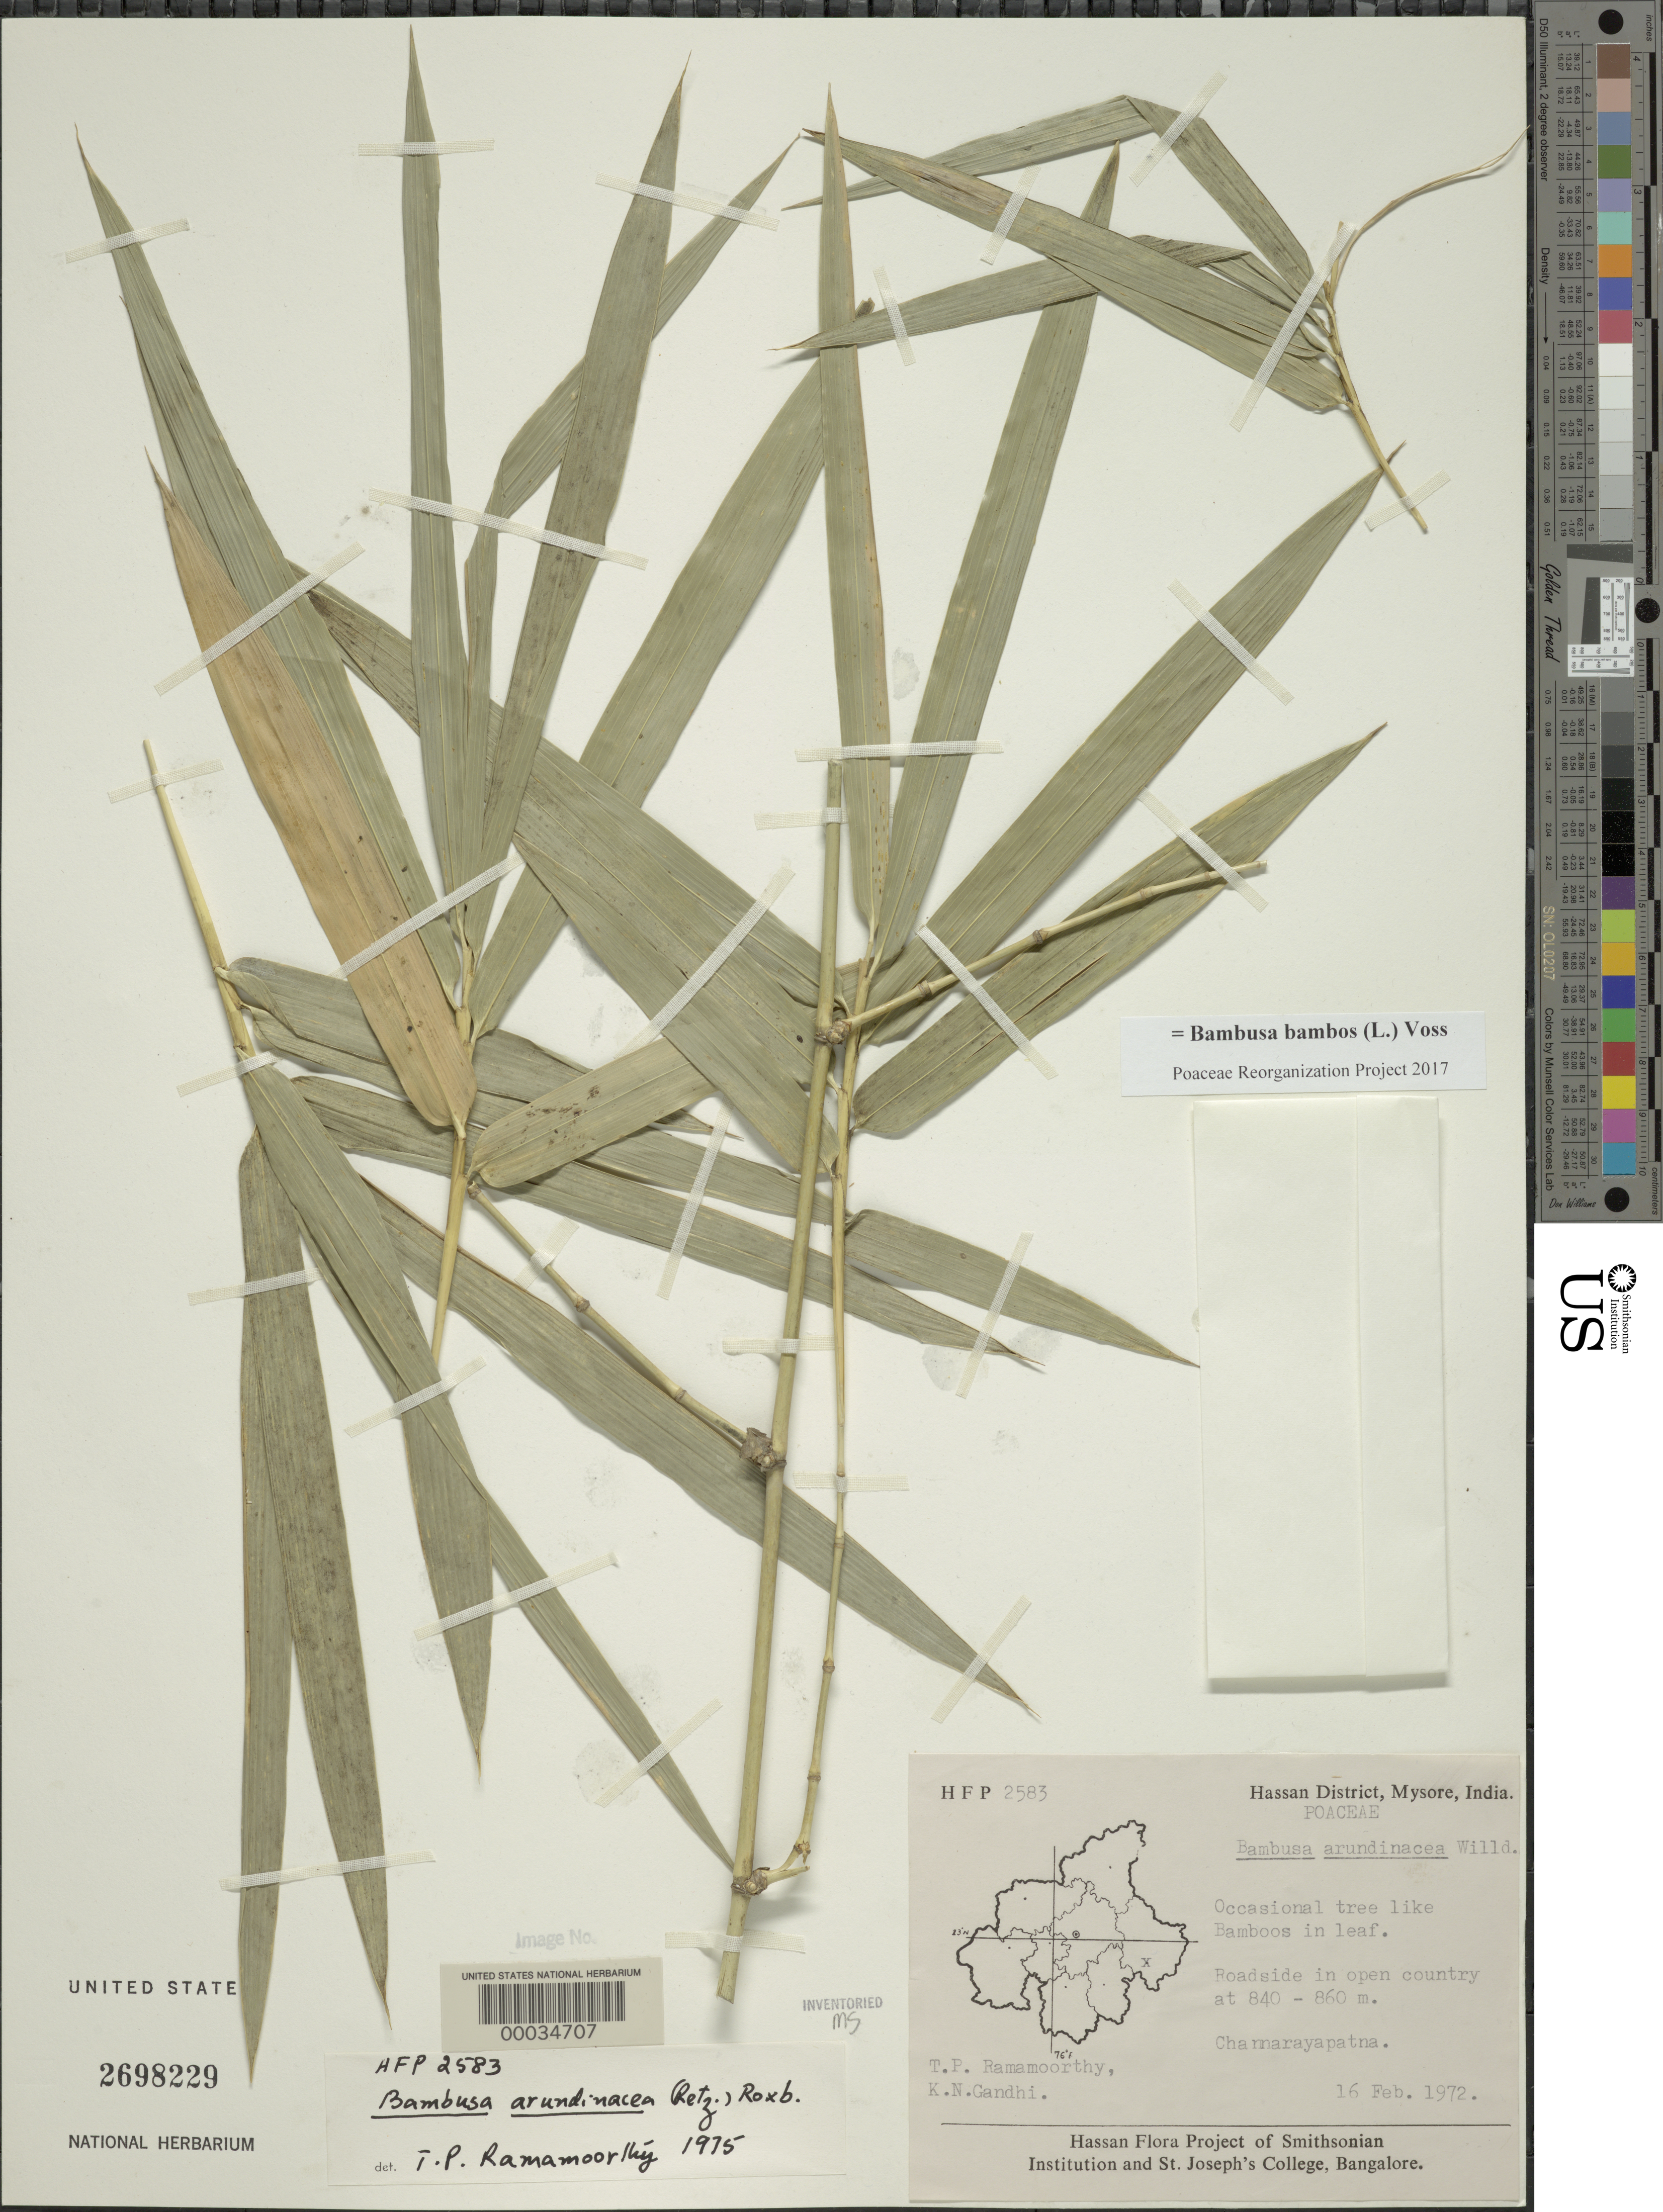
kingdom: Plantae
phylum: Tracheophyta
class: Liliopsida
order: Poales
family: Poaceae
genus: Bambusa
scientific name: Bambusa bambos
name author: (L.) Voss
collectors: T. P. Ramamoorthy & K. N. Gandhi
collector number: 2583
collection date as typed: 16 Feb 1972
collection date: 1972-02-16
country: India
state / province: Karnataka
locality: Hassan, mysore state. [mysore state = karnataka.]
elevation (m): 840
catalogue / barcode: US 2698229